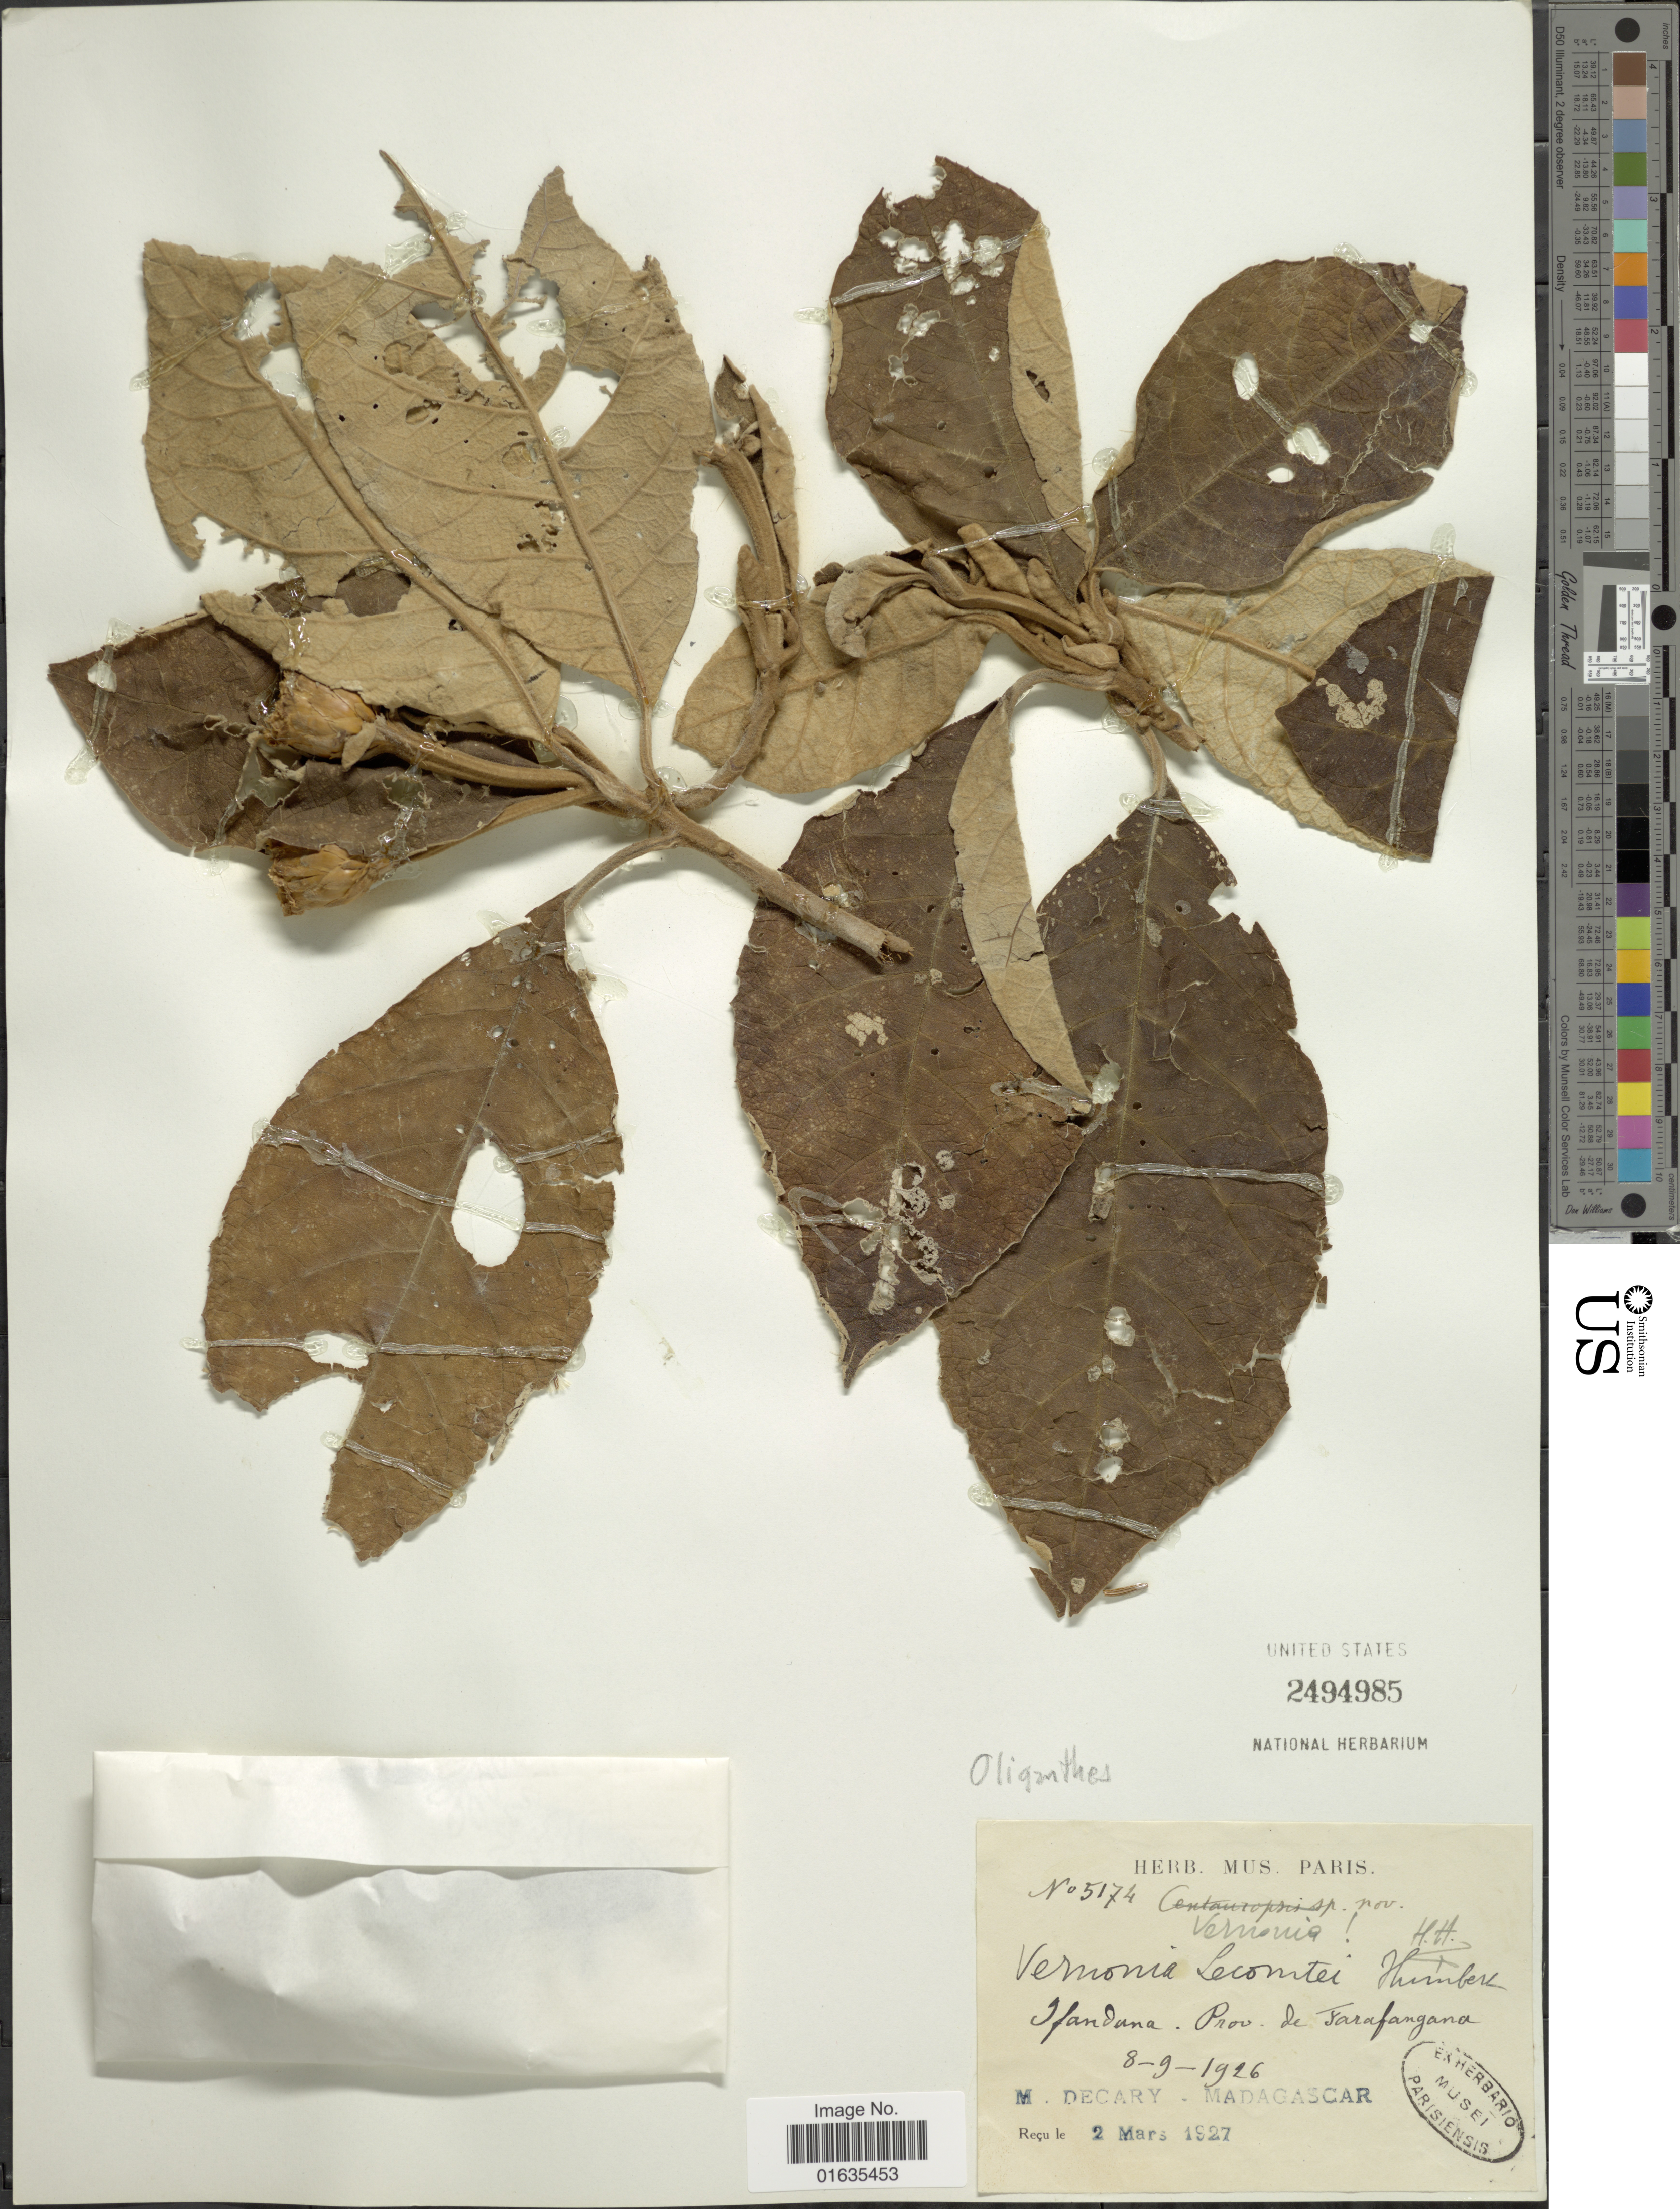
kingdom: Plantae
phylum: Tracheophyta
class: Magnoliopsida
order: Asterales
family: Asteraceae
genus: Oliganthes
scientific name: Oliganthes lecomtei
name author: (Humbert) Humbert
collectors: R. Decary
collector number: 5174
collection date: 1926-09-08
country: Madagascar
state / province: Atsimo-Atsinanana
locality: Ifandana, Prov. de Farafangana [Province of Farafangana]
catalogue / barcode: US 2494985